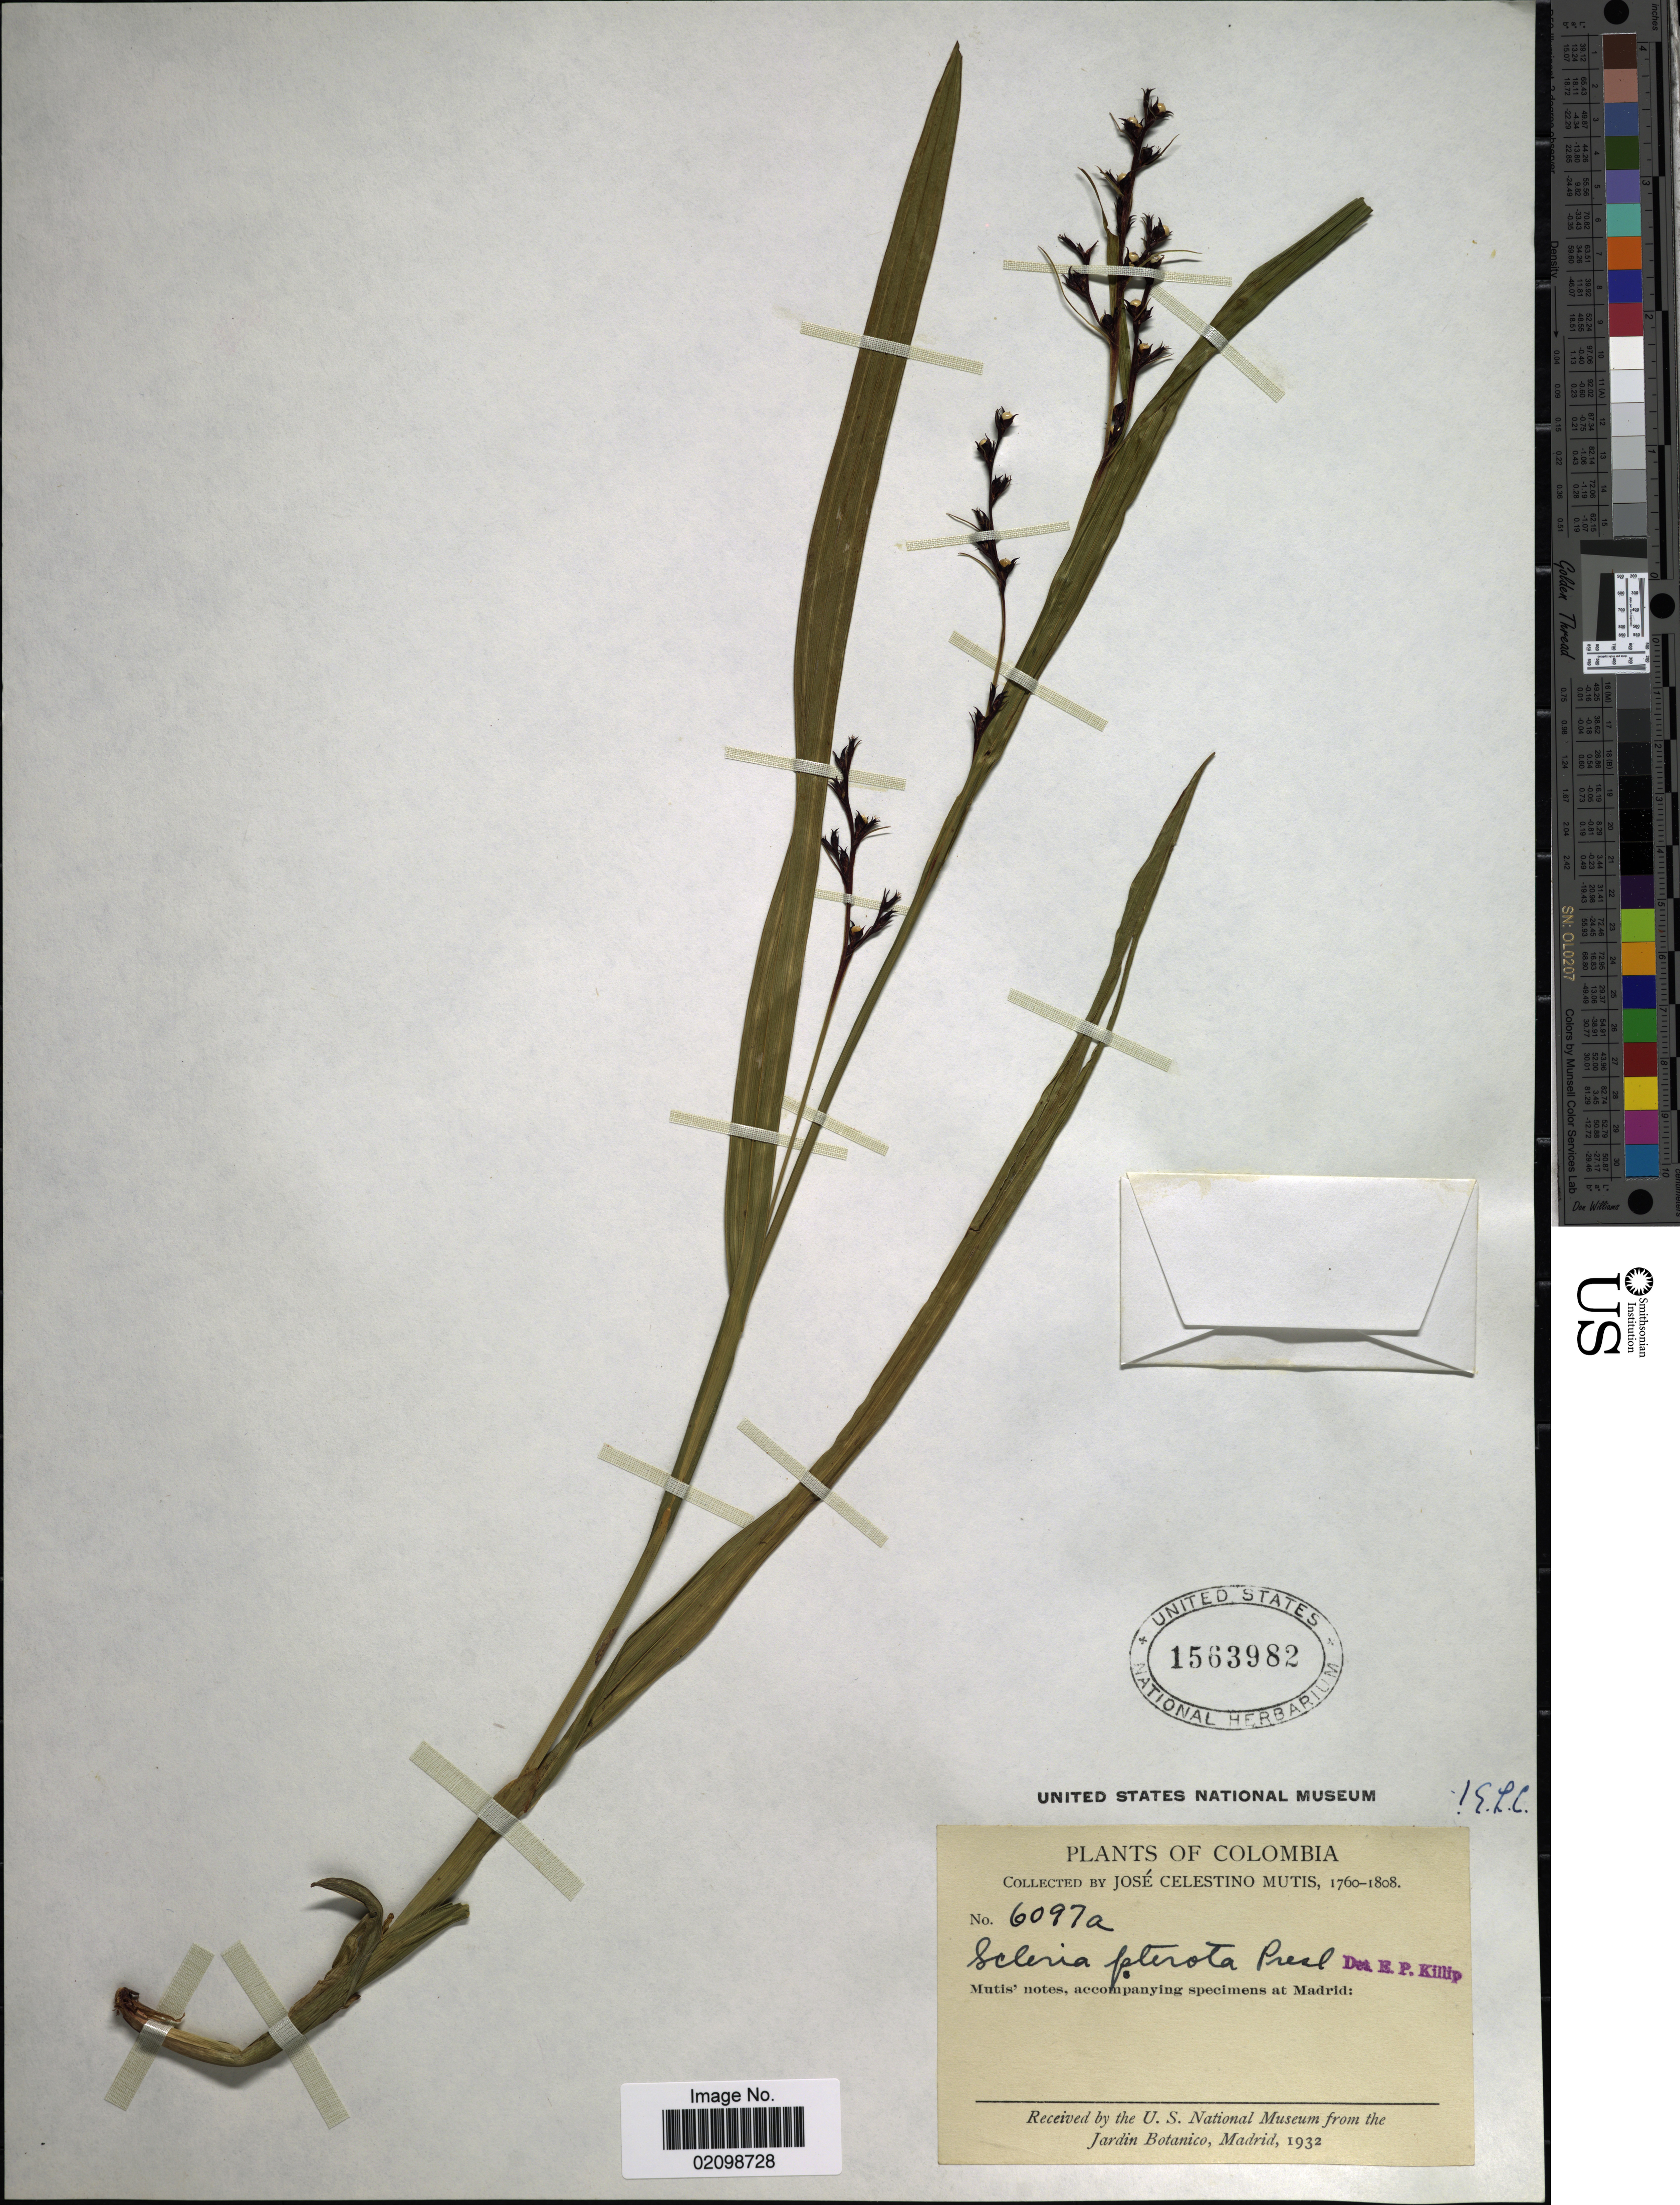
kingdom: Plantae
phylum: Tracheophyta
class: Liliopsida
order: Poales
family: Cyperaceae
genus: Scleria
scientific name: Scleria gaertneri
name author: Raddi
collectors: J. C. B. Mutis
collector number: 6097a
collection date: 1760/1808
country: Colombia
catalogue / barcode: US 1563982